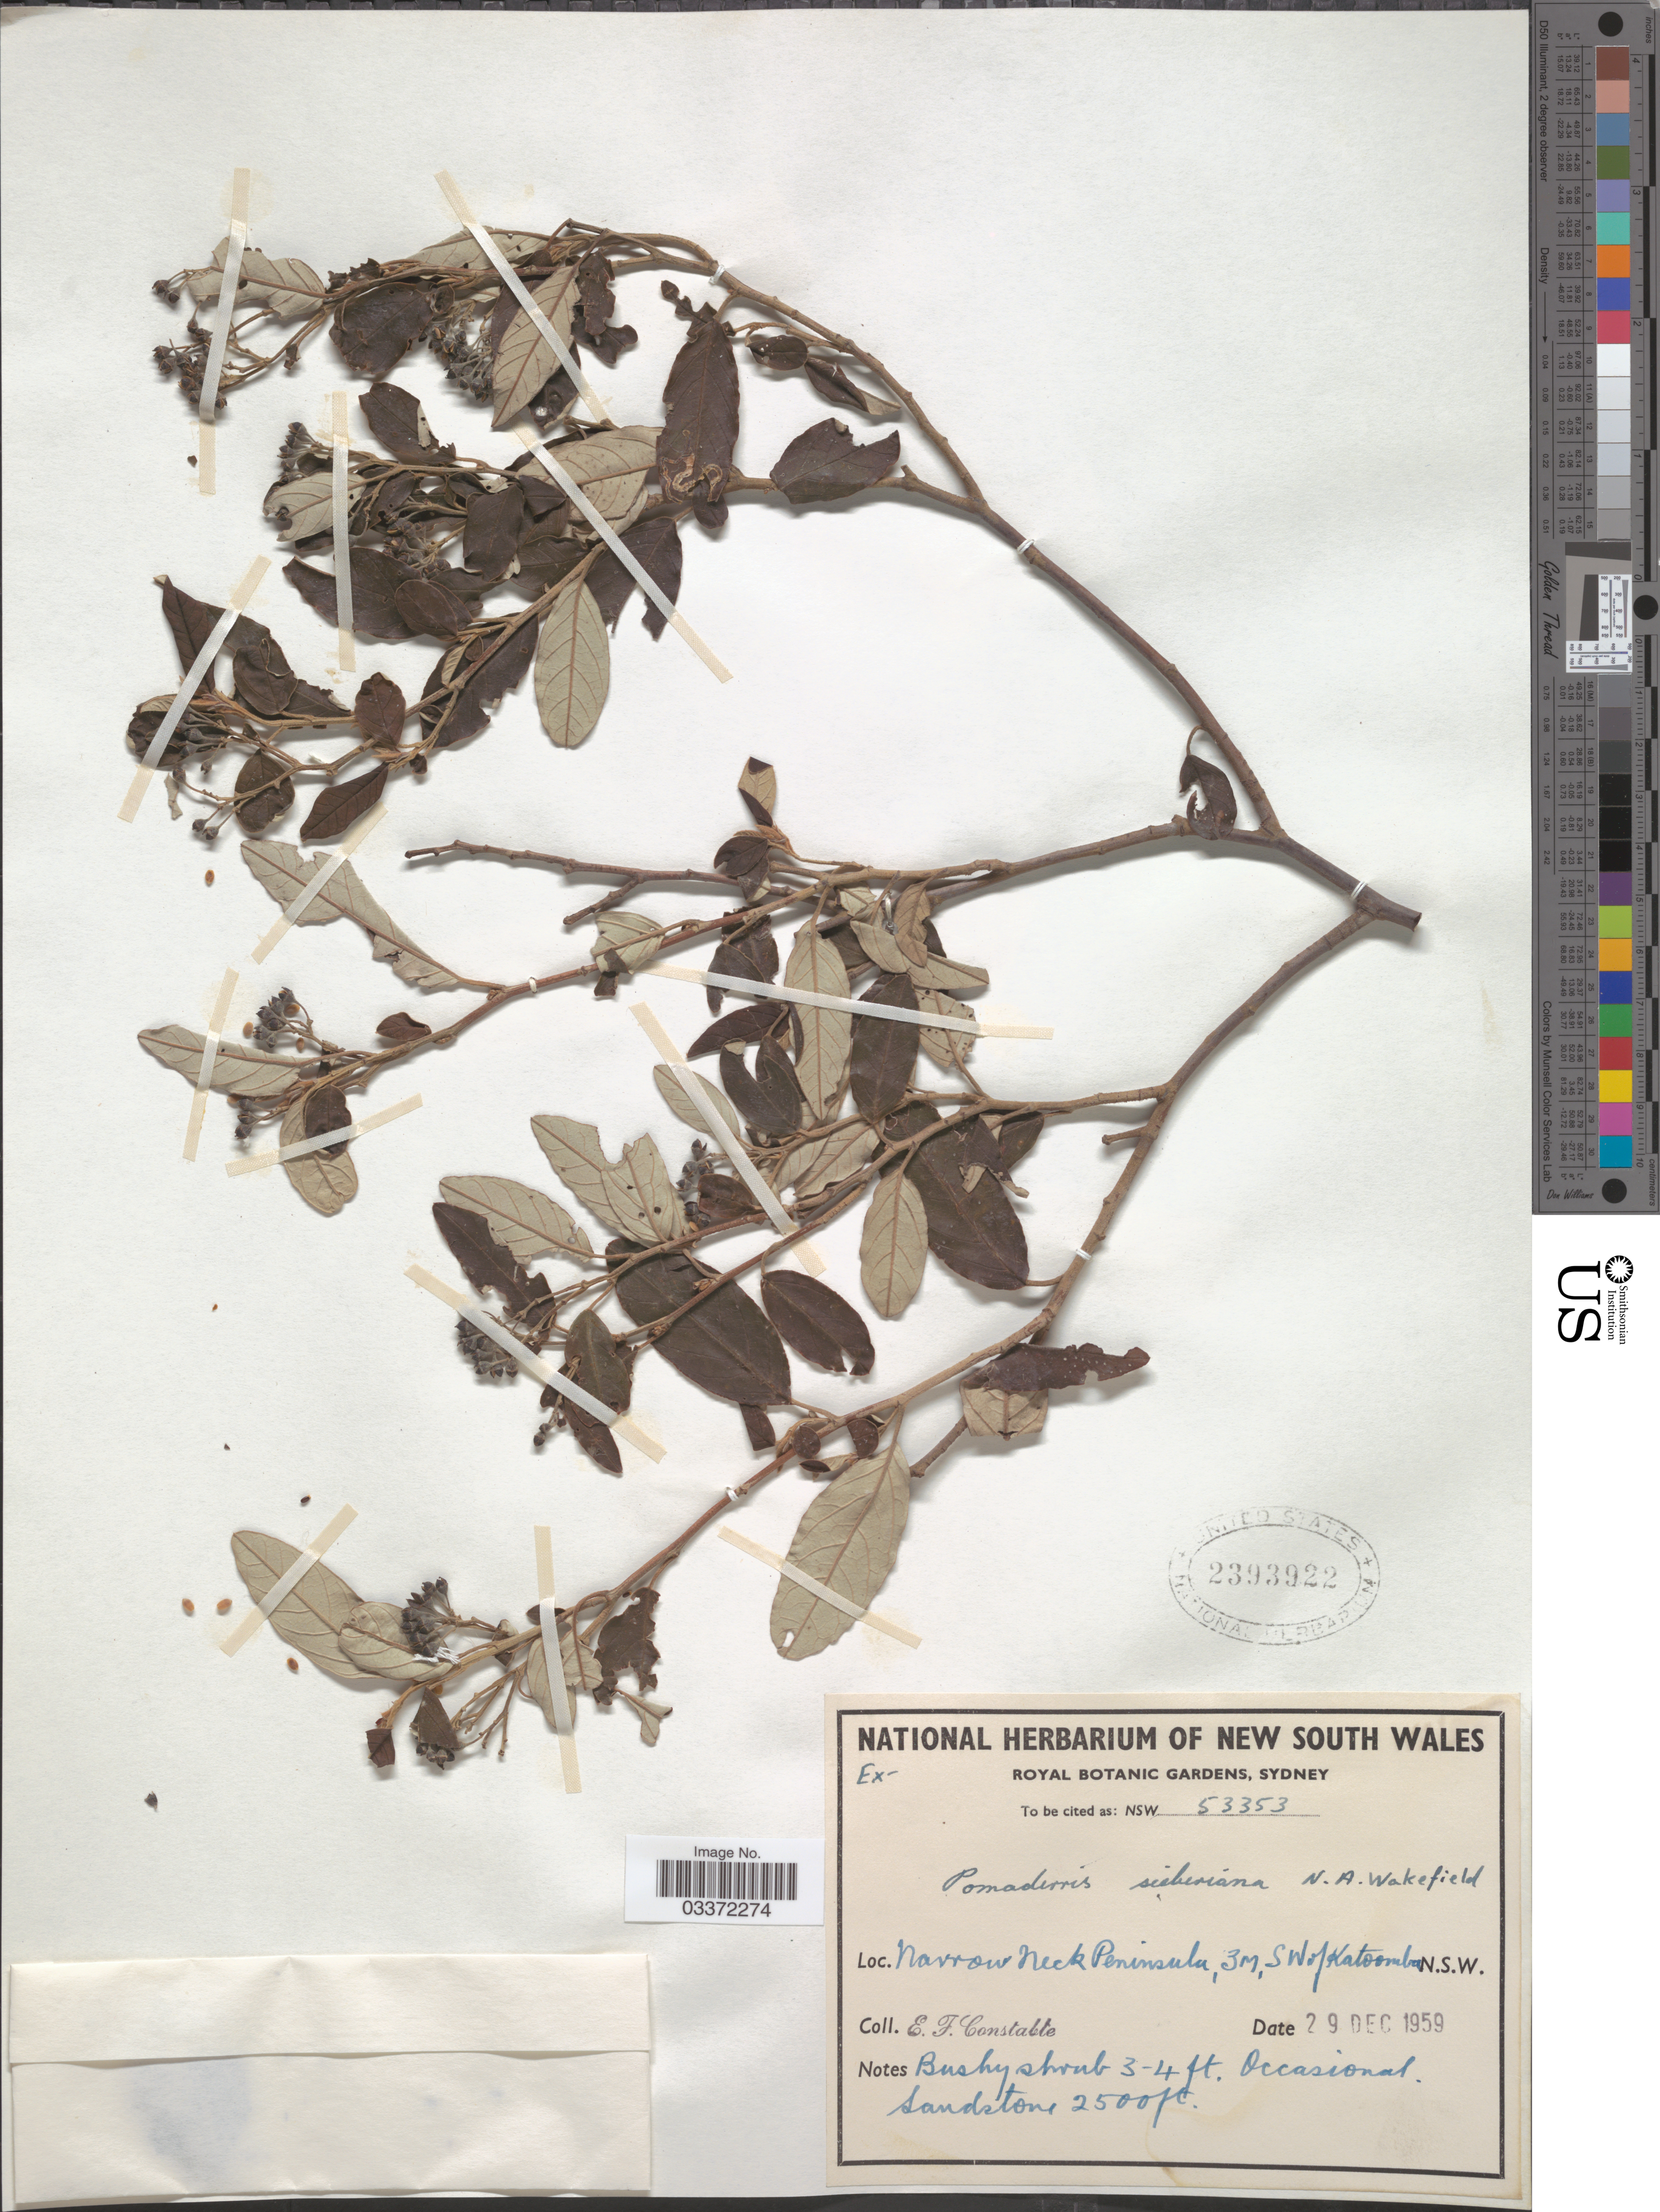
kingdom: Plantae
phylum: Tracheophyta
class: Magnoliopsida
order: Rosales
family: Rhamnaceae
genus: Pomaderris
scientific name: Pomaderris sieberiana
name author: N.A. Wakef.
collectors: E. F. Constable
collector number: NSW53353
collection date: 1959-12-29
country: Australia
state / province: New South Wales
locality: Narrow Neck Peninsula, 3M, SW of Katoomba.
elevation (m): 762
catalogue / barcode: US 2393922